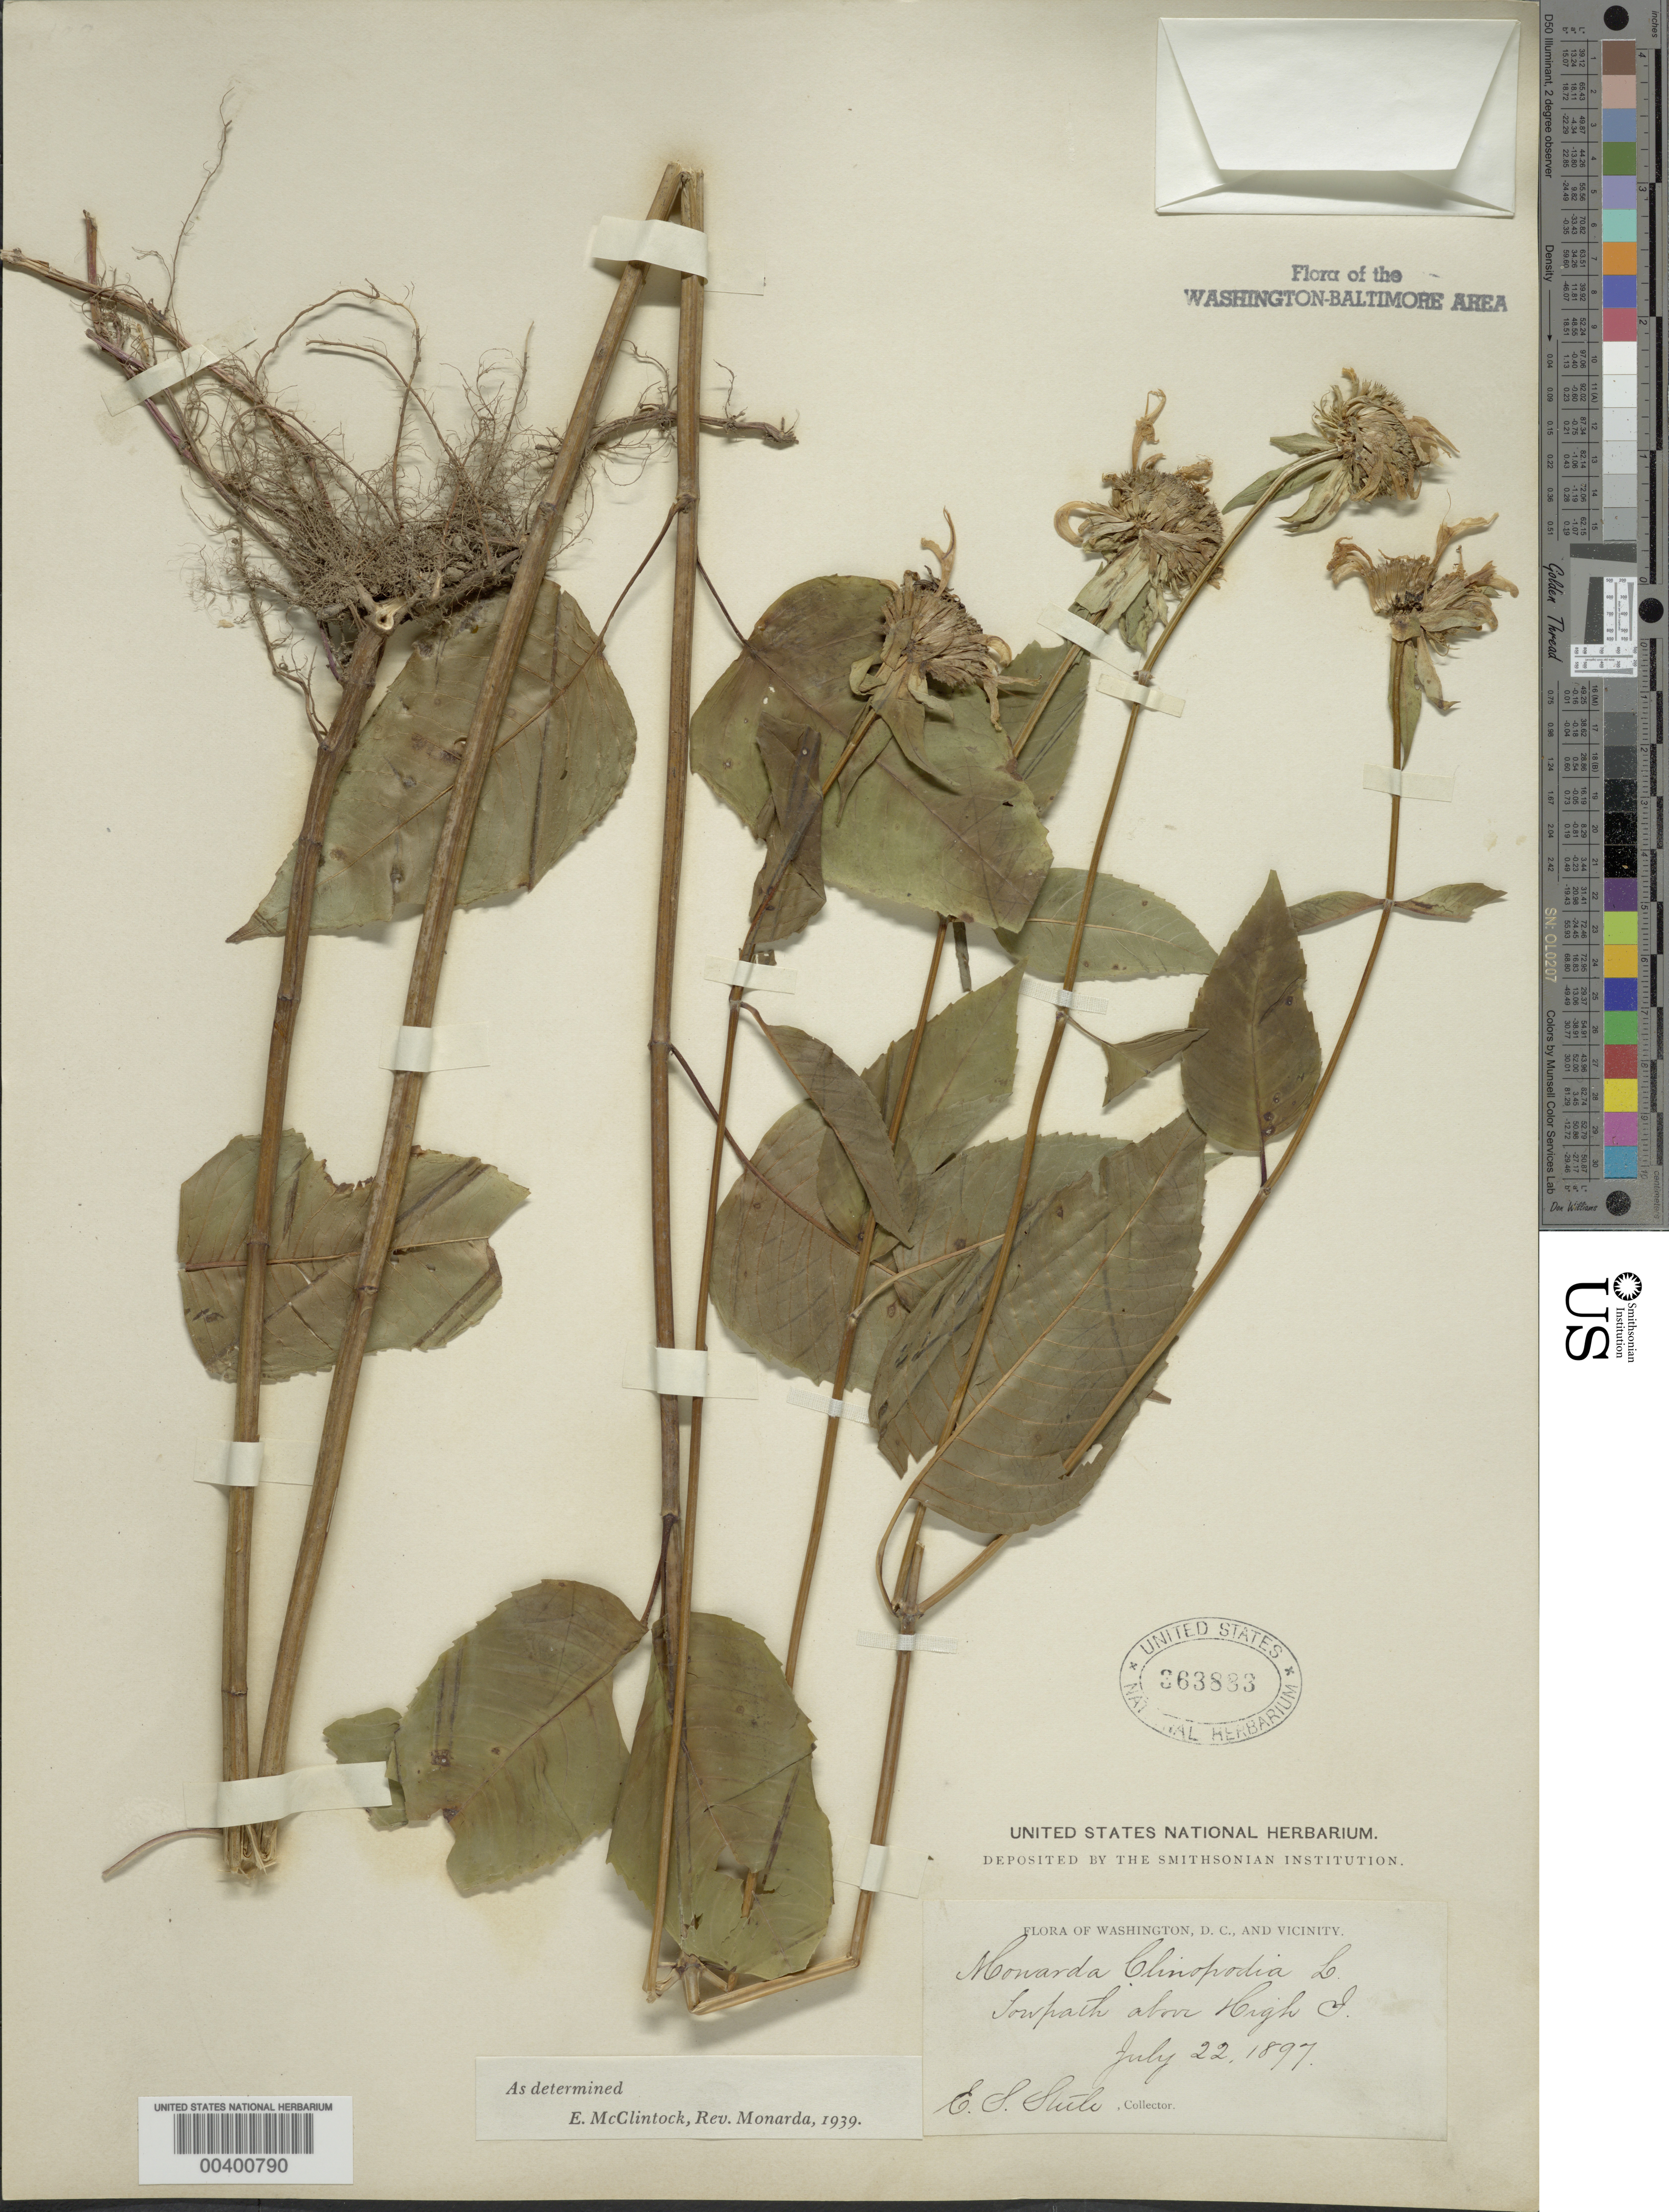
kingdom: Plantae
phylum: Tracheophyta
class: Magnoliopsida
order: Lamiales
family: Lamiaceae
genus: Monarda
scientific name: Monarda clinopodia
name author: L.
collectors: E. Steele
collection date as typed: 22 Jul 1897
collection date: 1897-07-22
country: United States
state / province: Maryland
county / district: Montgomery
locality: C. & O. Canal above High Island C. and O. Canal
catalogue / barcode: US 363883